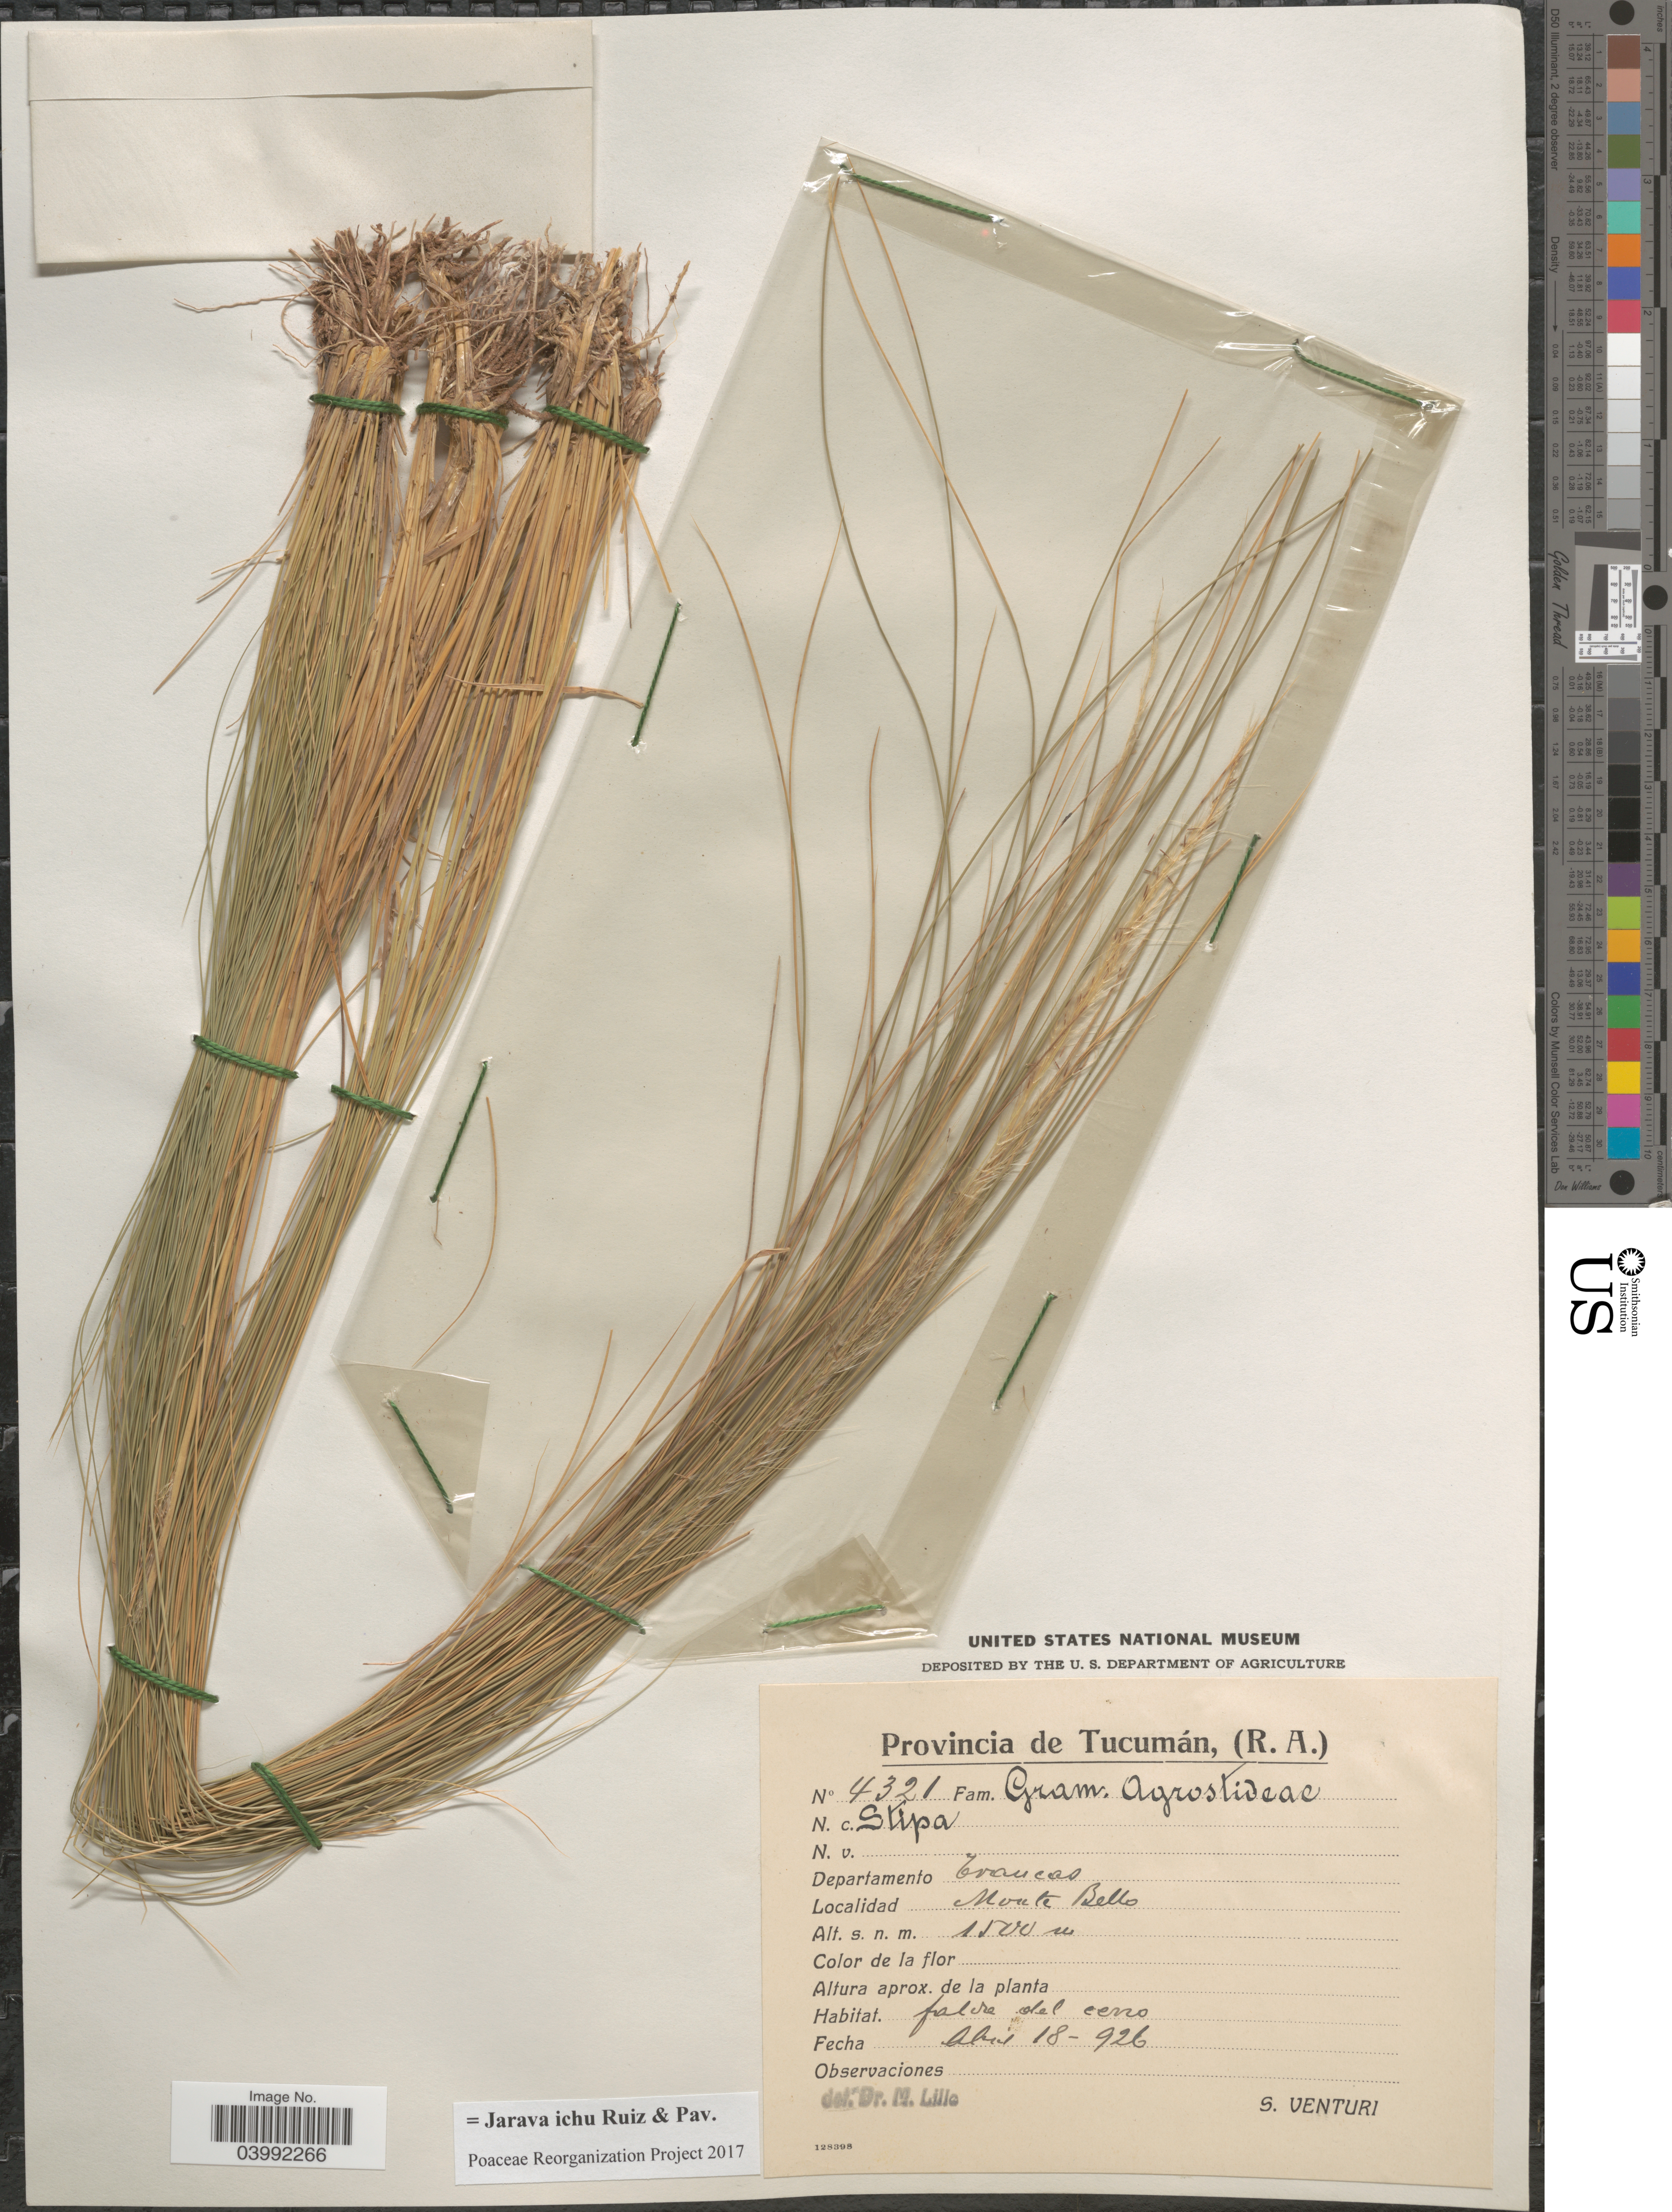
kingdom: Plantae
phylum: Tracheophyta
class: Liliopsida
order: Poales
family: Poaceae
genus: Jarava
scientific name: Jarava ichu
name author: Ruiz & Pav.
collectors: S. Venturi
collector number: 4321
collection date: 1926-04-18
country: Argentina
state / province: Tucuman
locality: Departamento Trancas. Monte Bello.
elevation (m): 1500